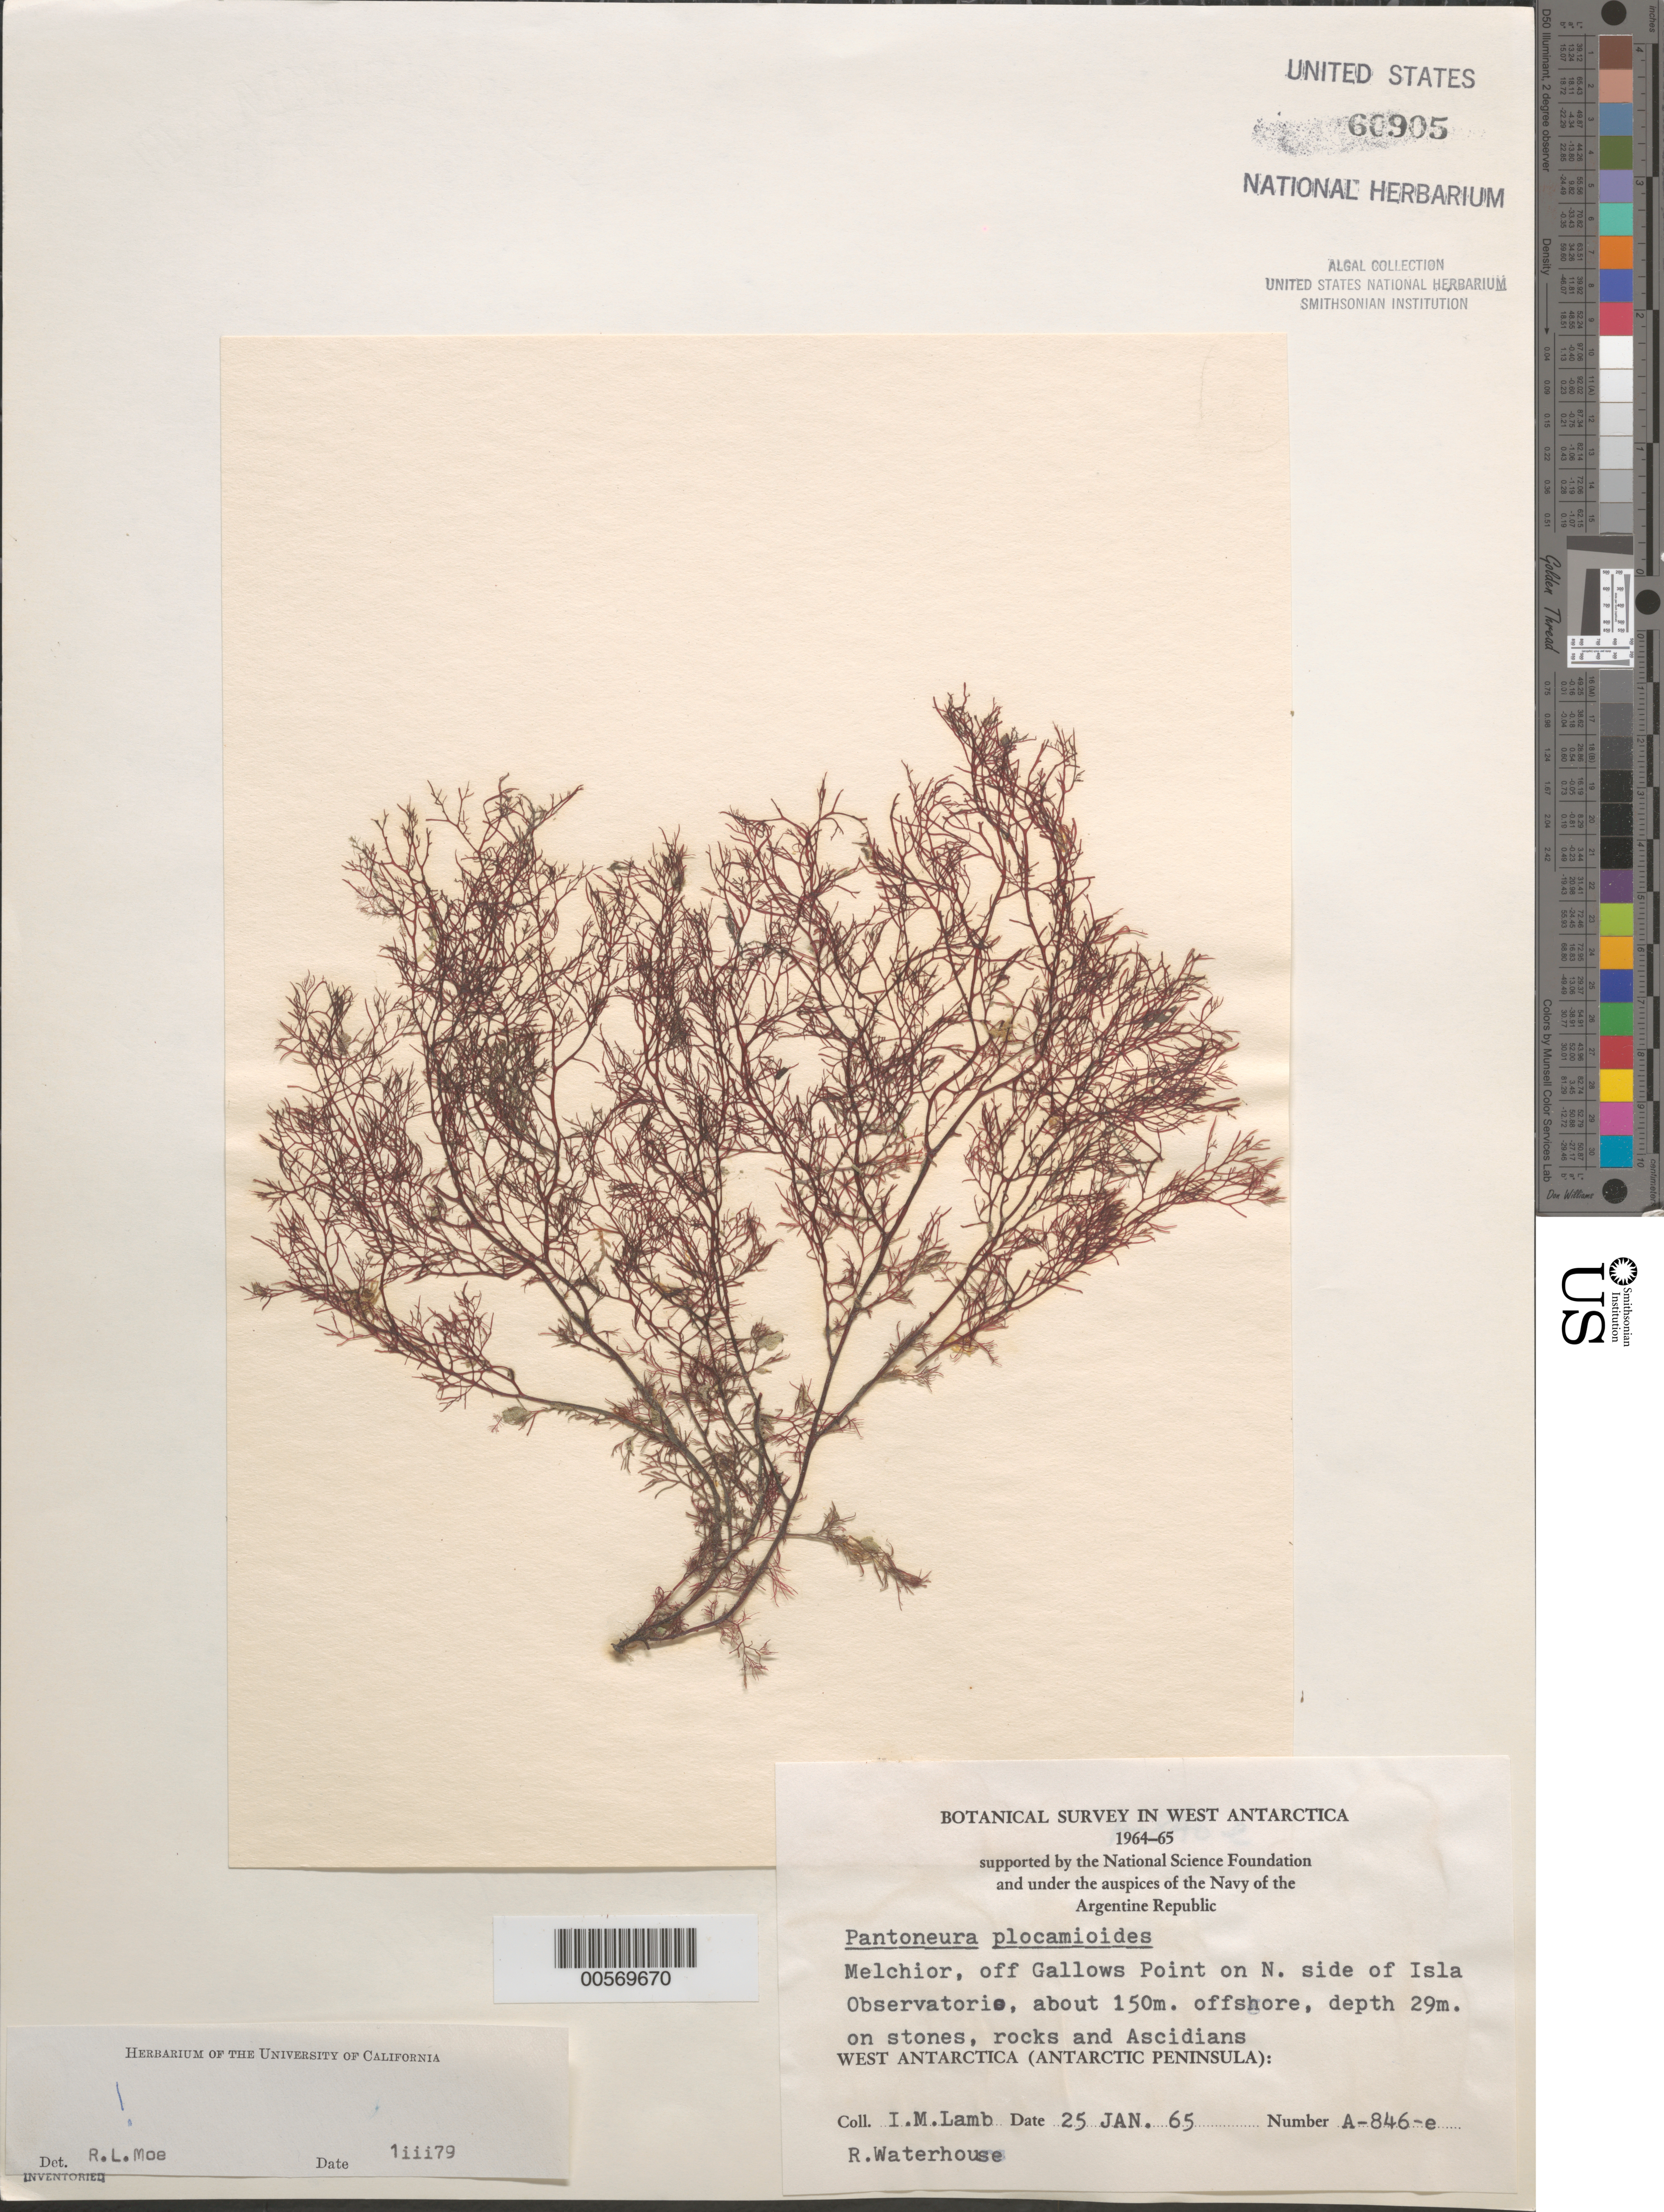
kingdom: Plantae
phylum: Rhodophyta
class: Florideophyceae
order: Ceramiales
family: Delesseriaceae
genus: Pantoneura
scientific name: Pantoneura plocamioides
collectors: I. M. Lamb & R. Waterhouse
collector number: A-846e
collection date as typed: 25 Jan 1965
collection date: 1965-01-25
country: Antarctica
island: Gamma Island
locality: Off Gallows Point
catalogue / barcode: US 60905